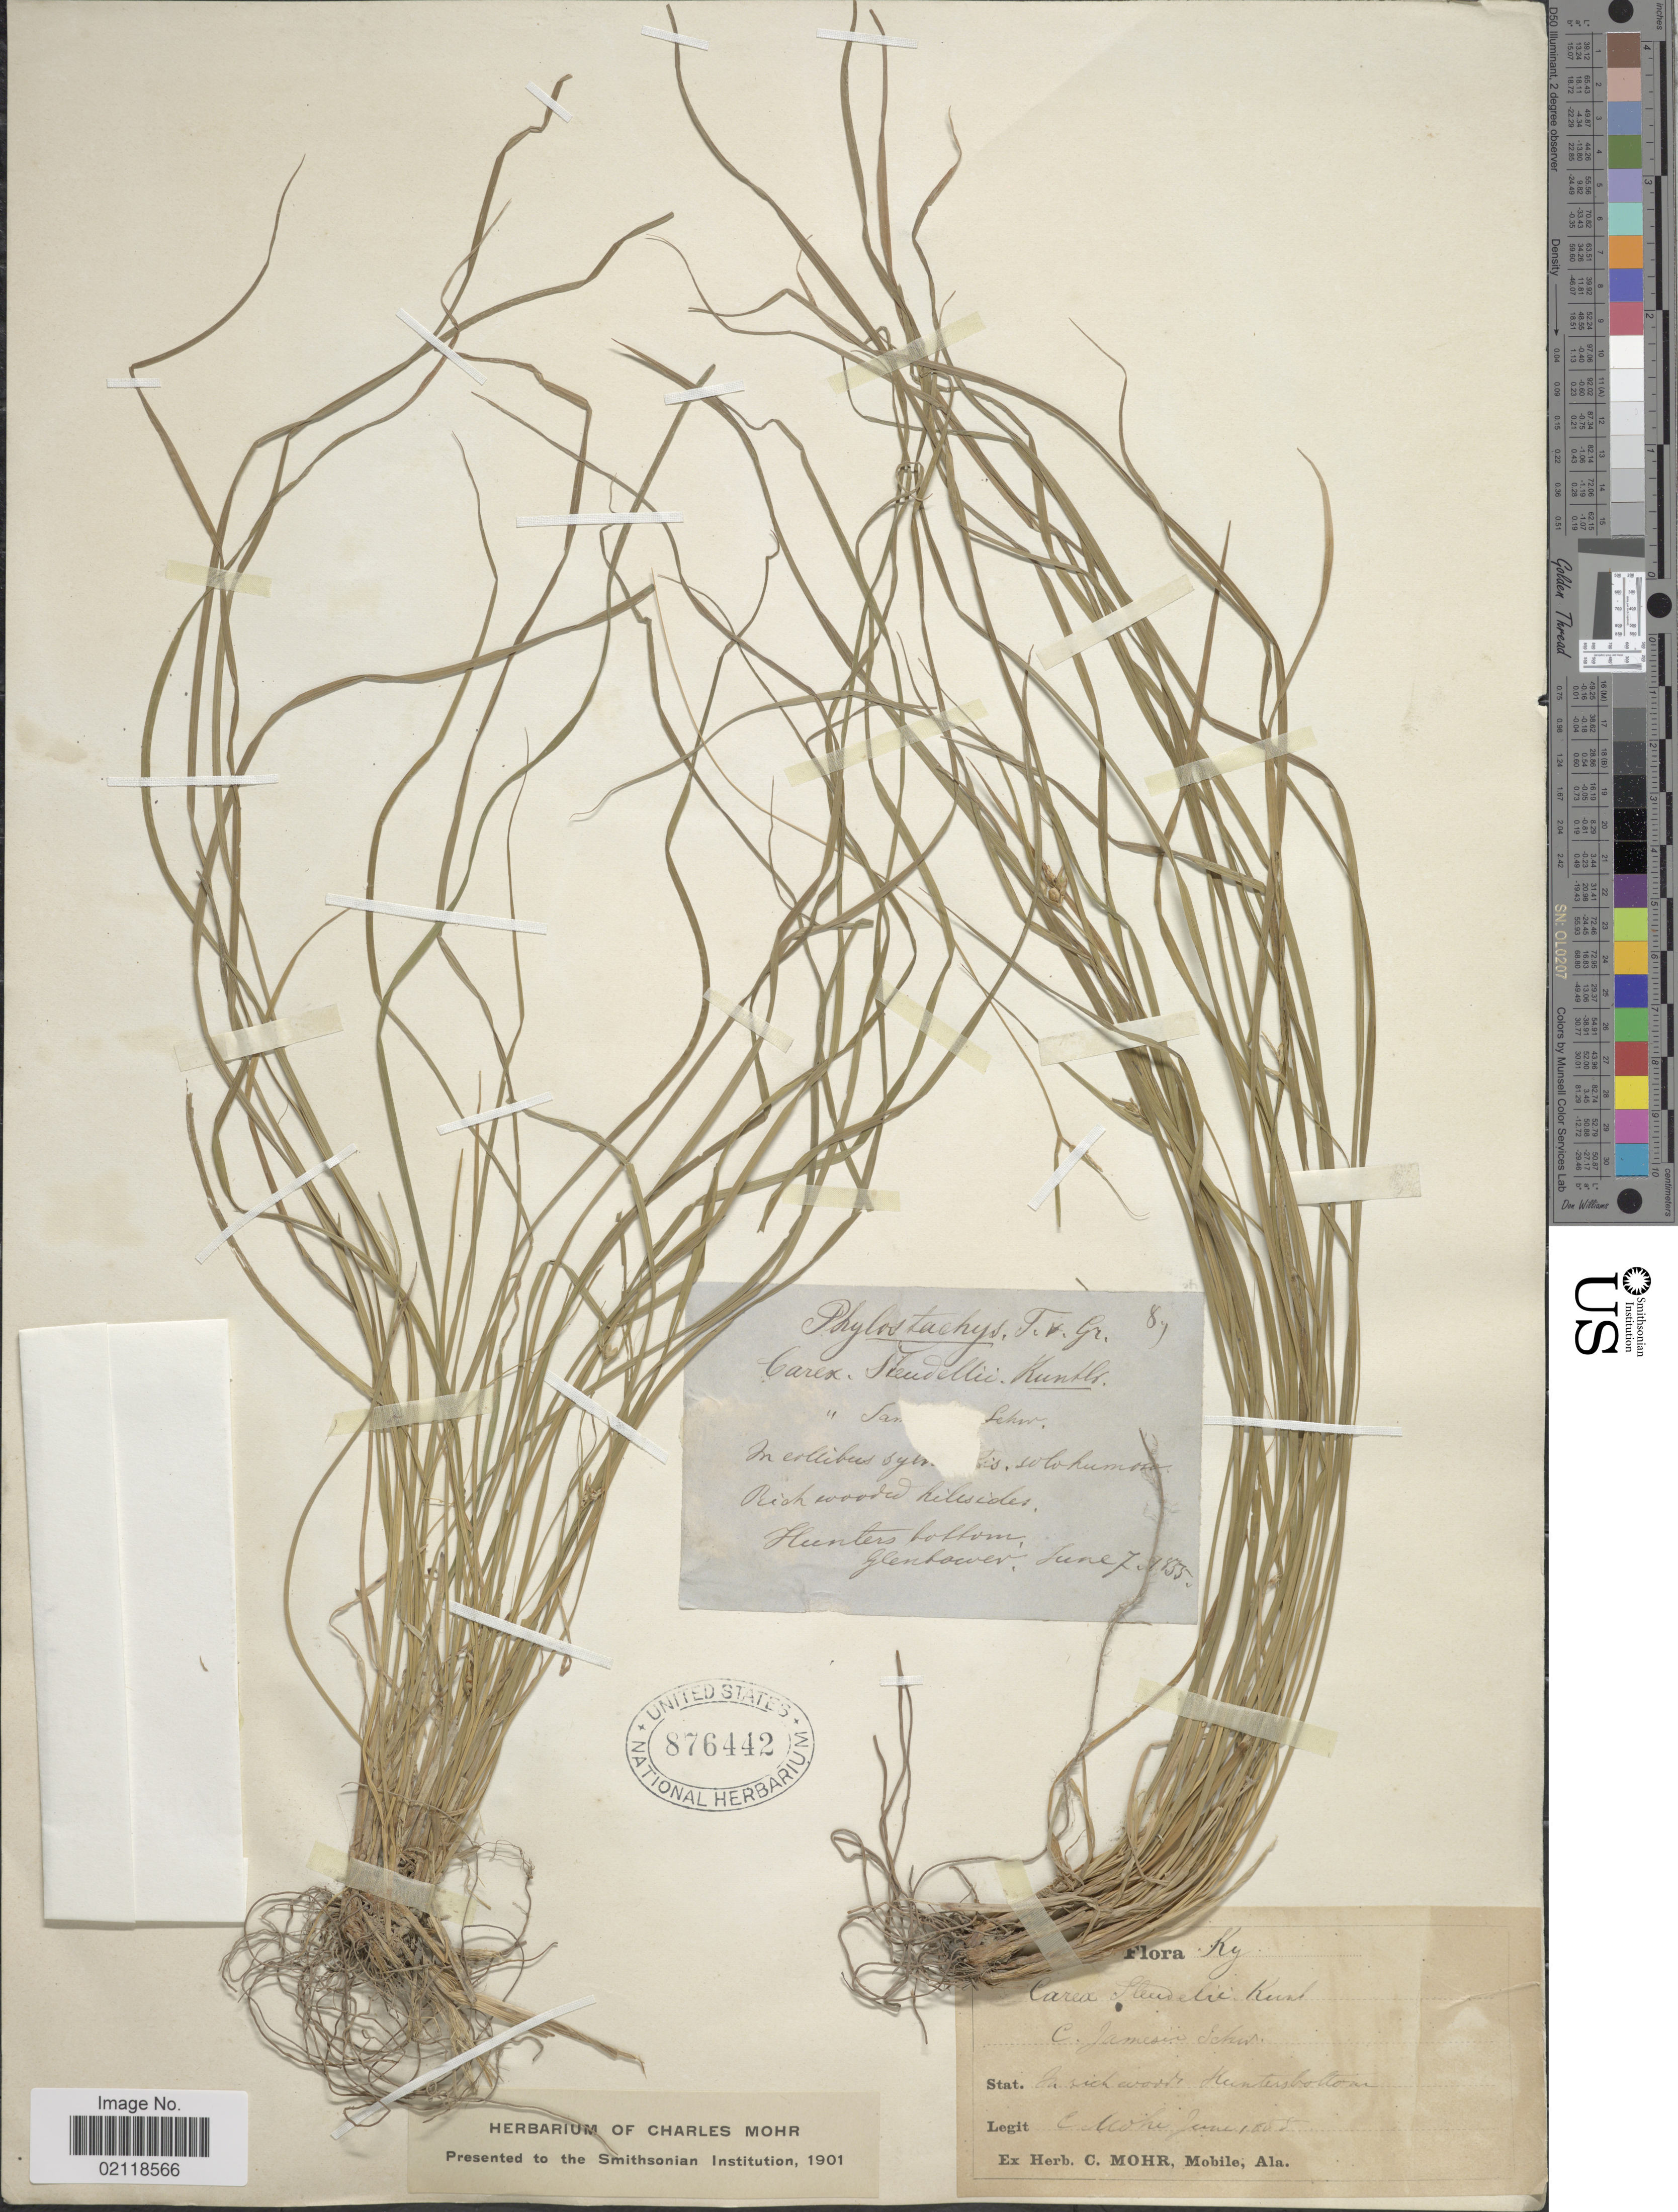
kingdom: Plantae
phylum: Tracheophyta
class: Liliopsida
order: Poales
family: Cyperaceae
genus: Carex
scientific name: Carex jamesii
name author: Schwein.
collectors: C. T. Mohr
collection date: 1855-06-07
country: United States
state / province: Kentucky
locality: In rich woods Hunters bottom, rich wooded hillsides.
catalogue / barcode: US 876442